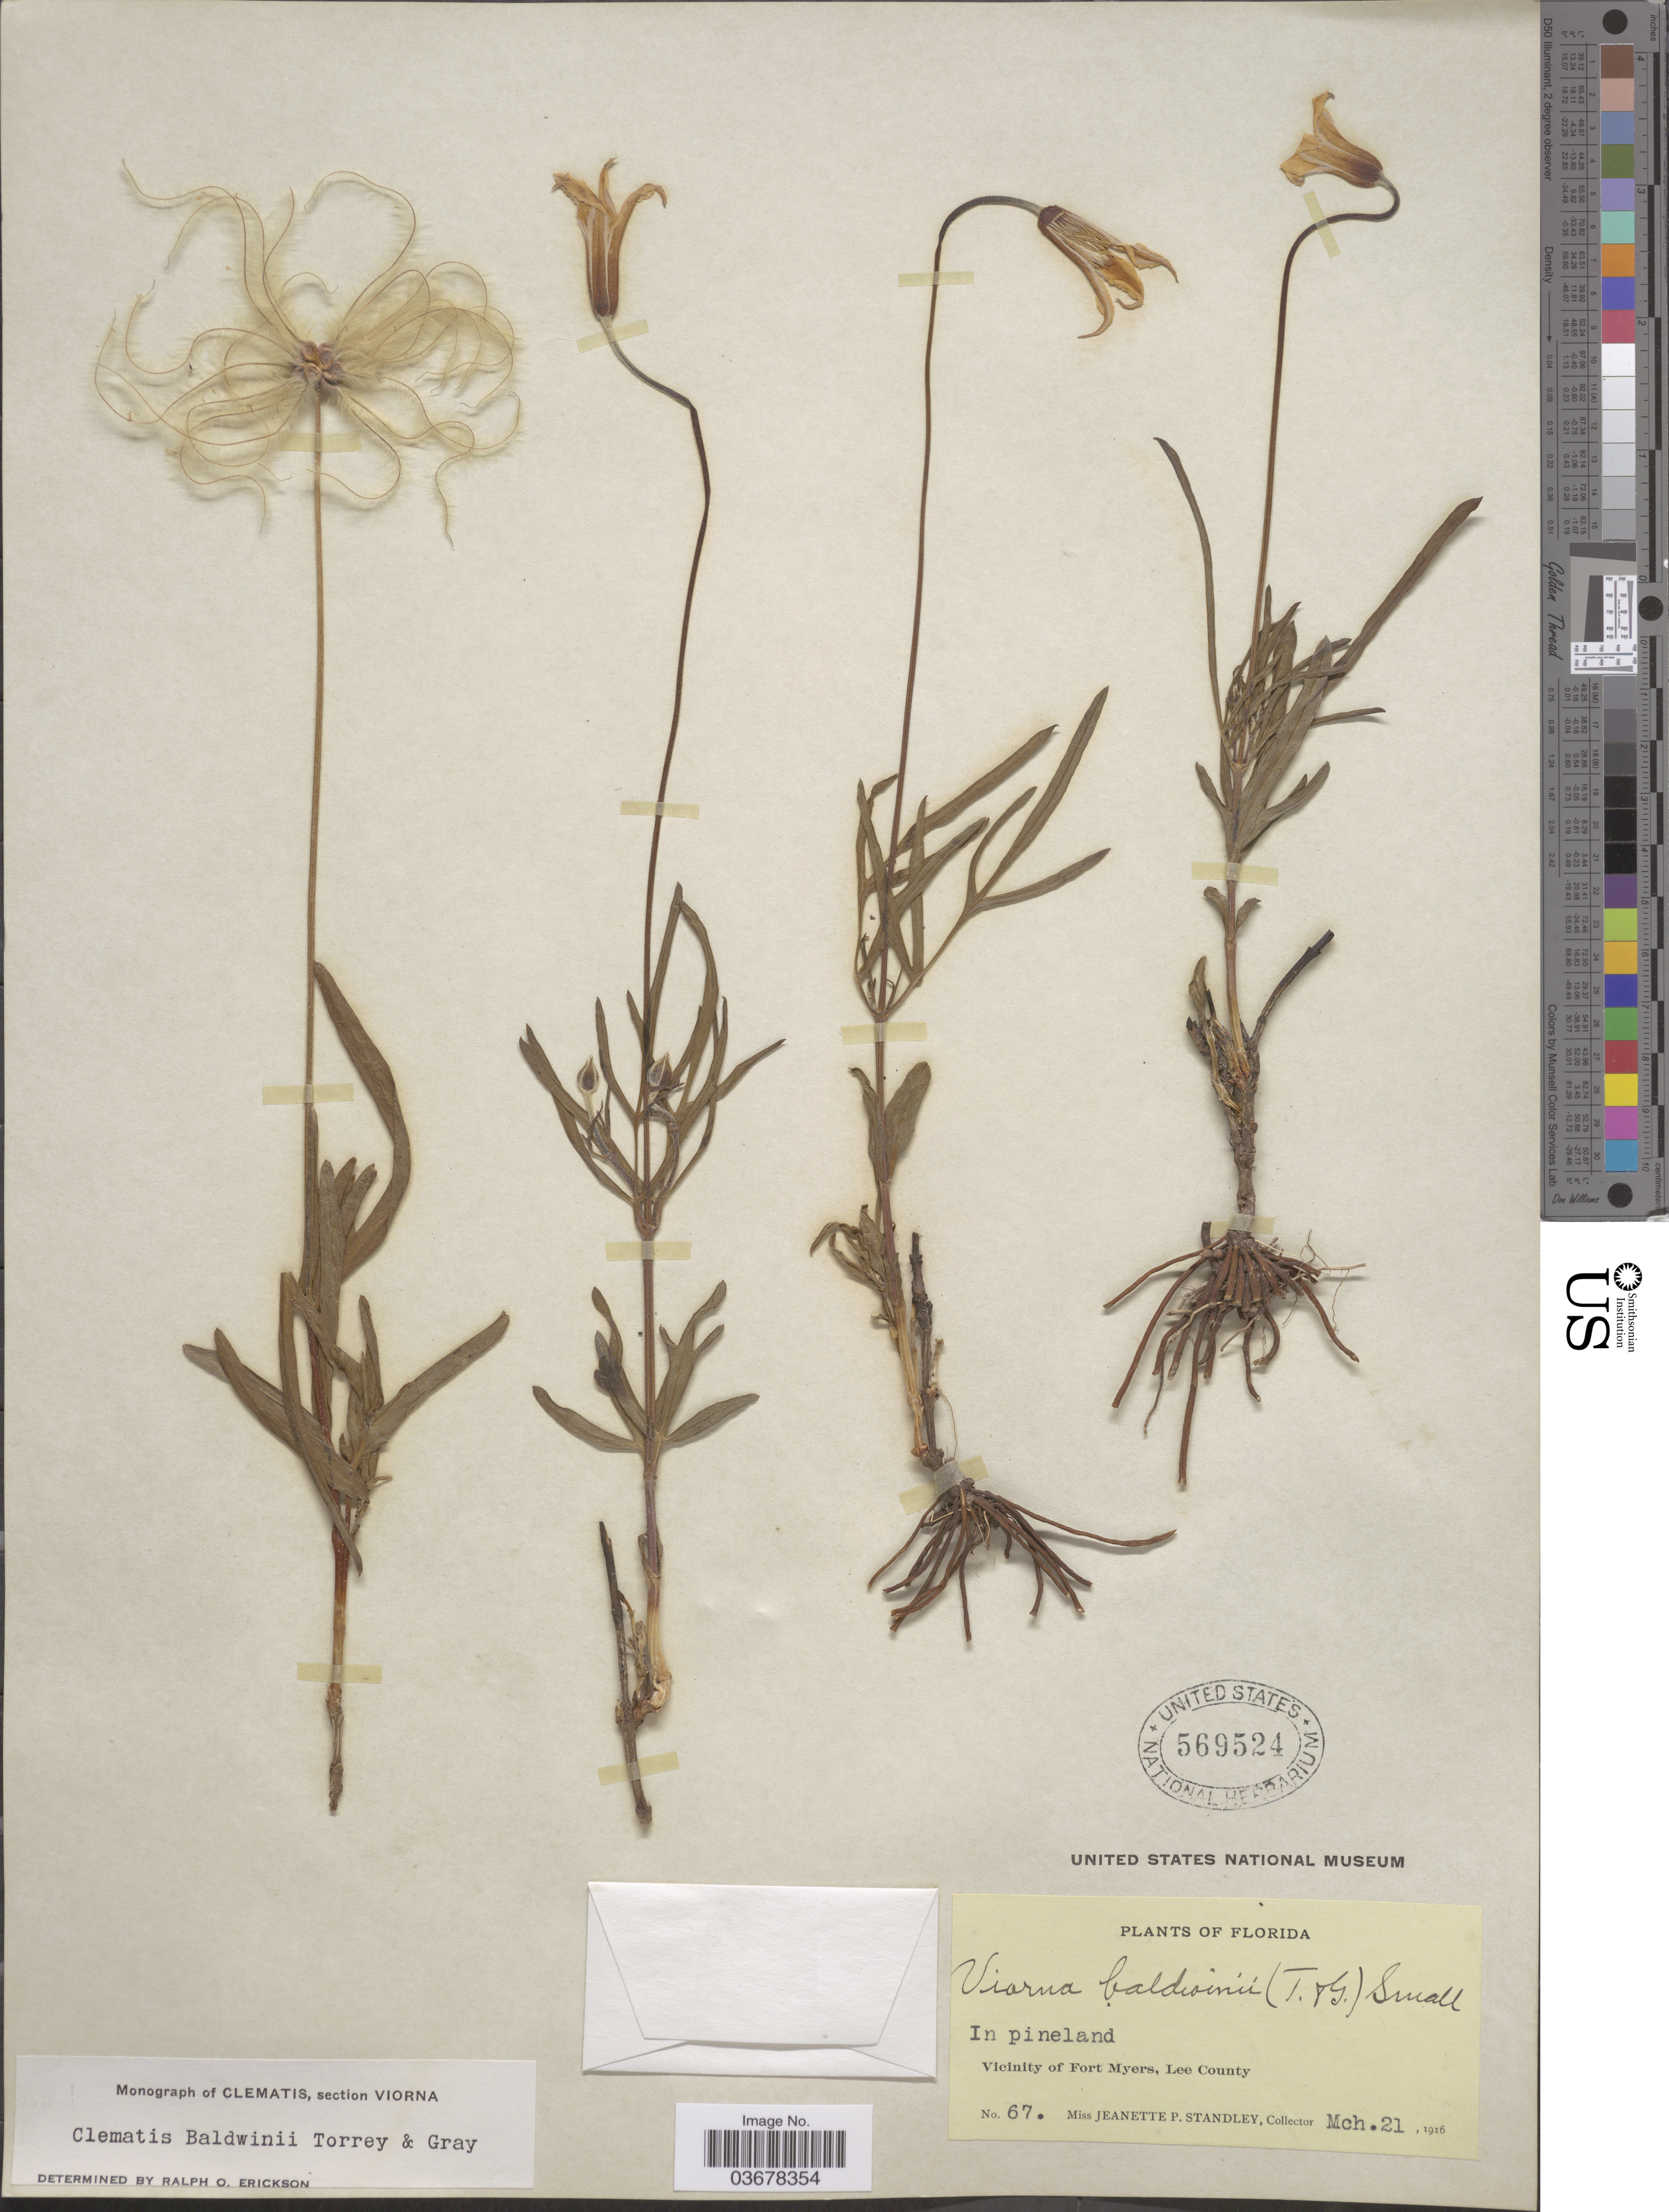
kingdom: Plantae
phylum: Tracheophyta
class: Magnoliopsida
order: Ranunculales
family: Ranunculaceae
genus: Clematis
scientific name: Clematis viorna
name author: L.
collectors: J. P. Standley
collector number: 67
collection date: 1916-03-21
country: United States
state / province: Florida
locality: In pineland. Vicinity of Fort Myers, Lee County.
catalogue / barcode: US 569524